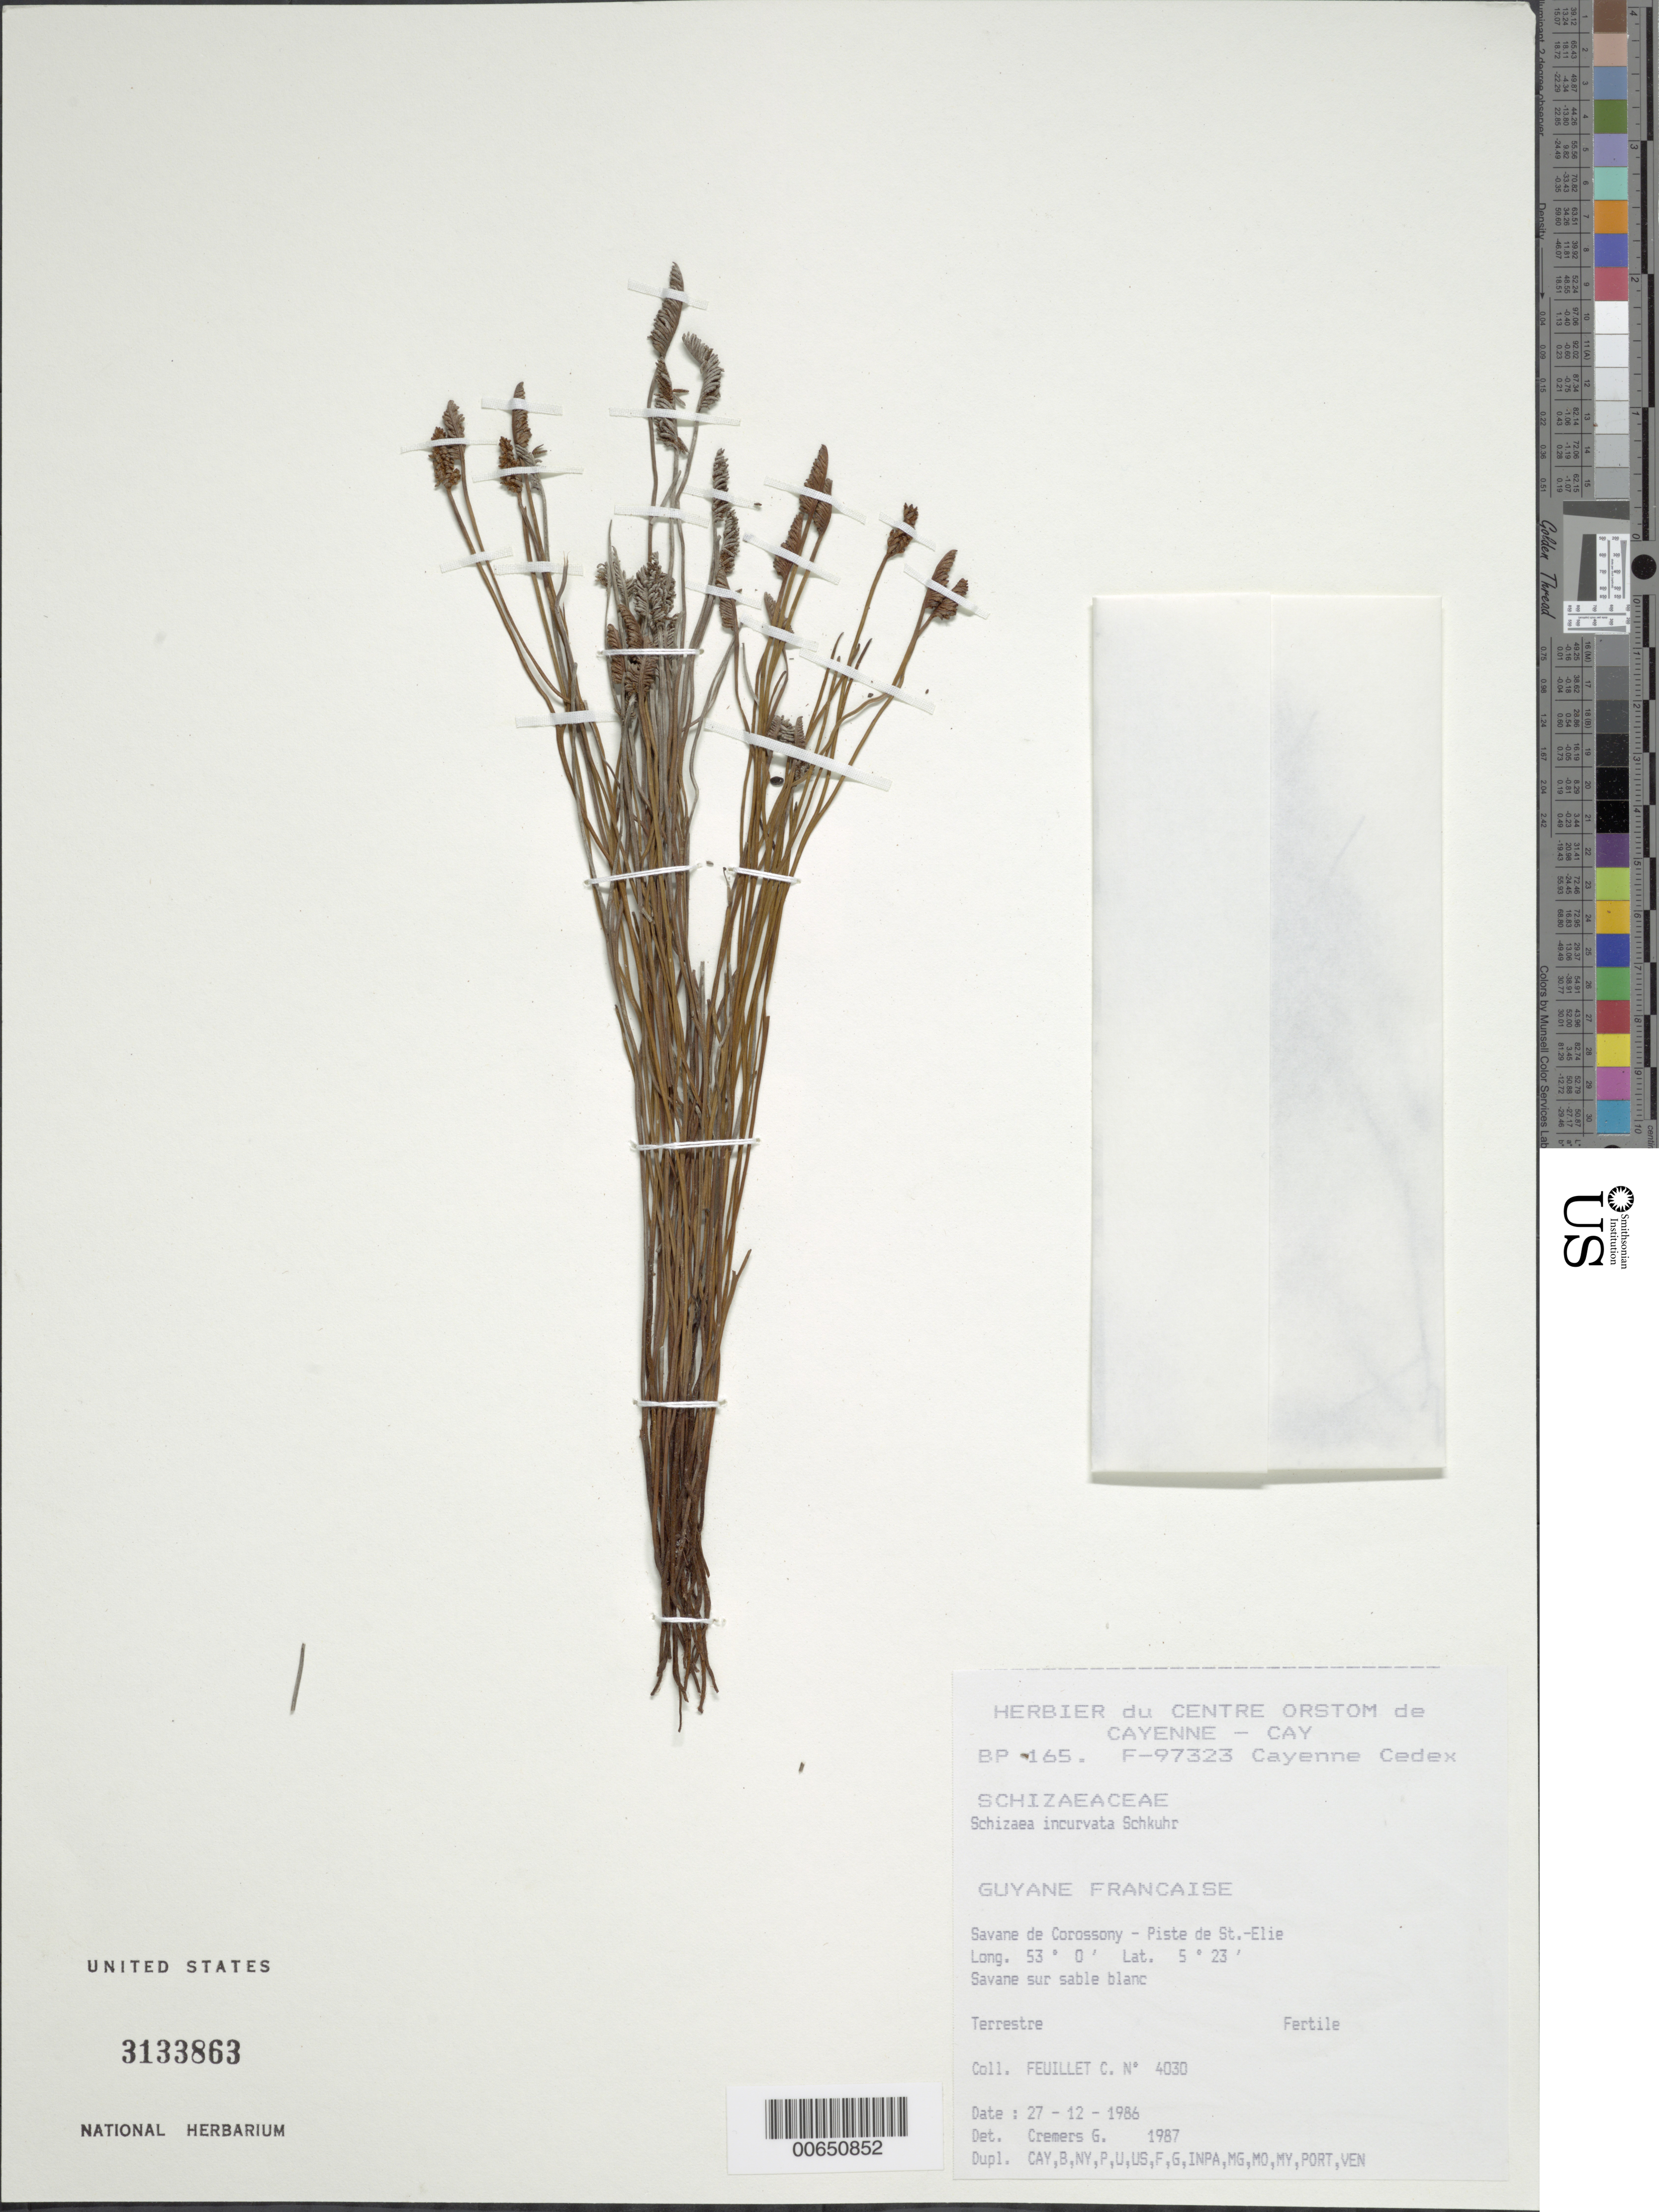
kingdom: Plantae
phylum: Tracheophyta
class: Polypodiopsida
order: Schizaeales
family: Schizaeaceae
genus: Schizaea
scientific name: Schizaea incurvata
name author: Schkuhr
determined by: Cremers, Georges A.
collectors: C. Feuillet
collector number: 4030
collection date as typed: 27-Dec-86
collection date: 1986-12-27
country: French Guiana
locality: Savane de Corossony, Piste de Saint-Élie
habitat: Savanna, white sand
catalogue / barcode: US 3133863